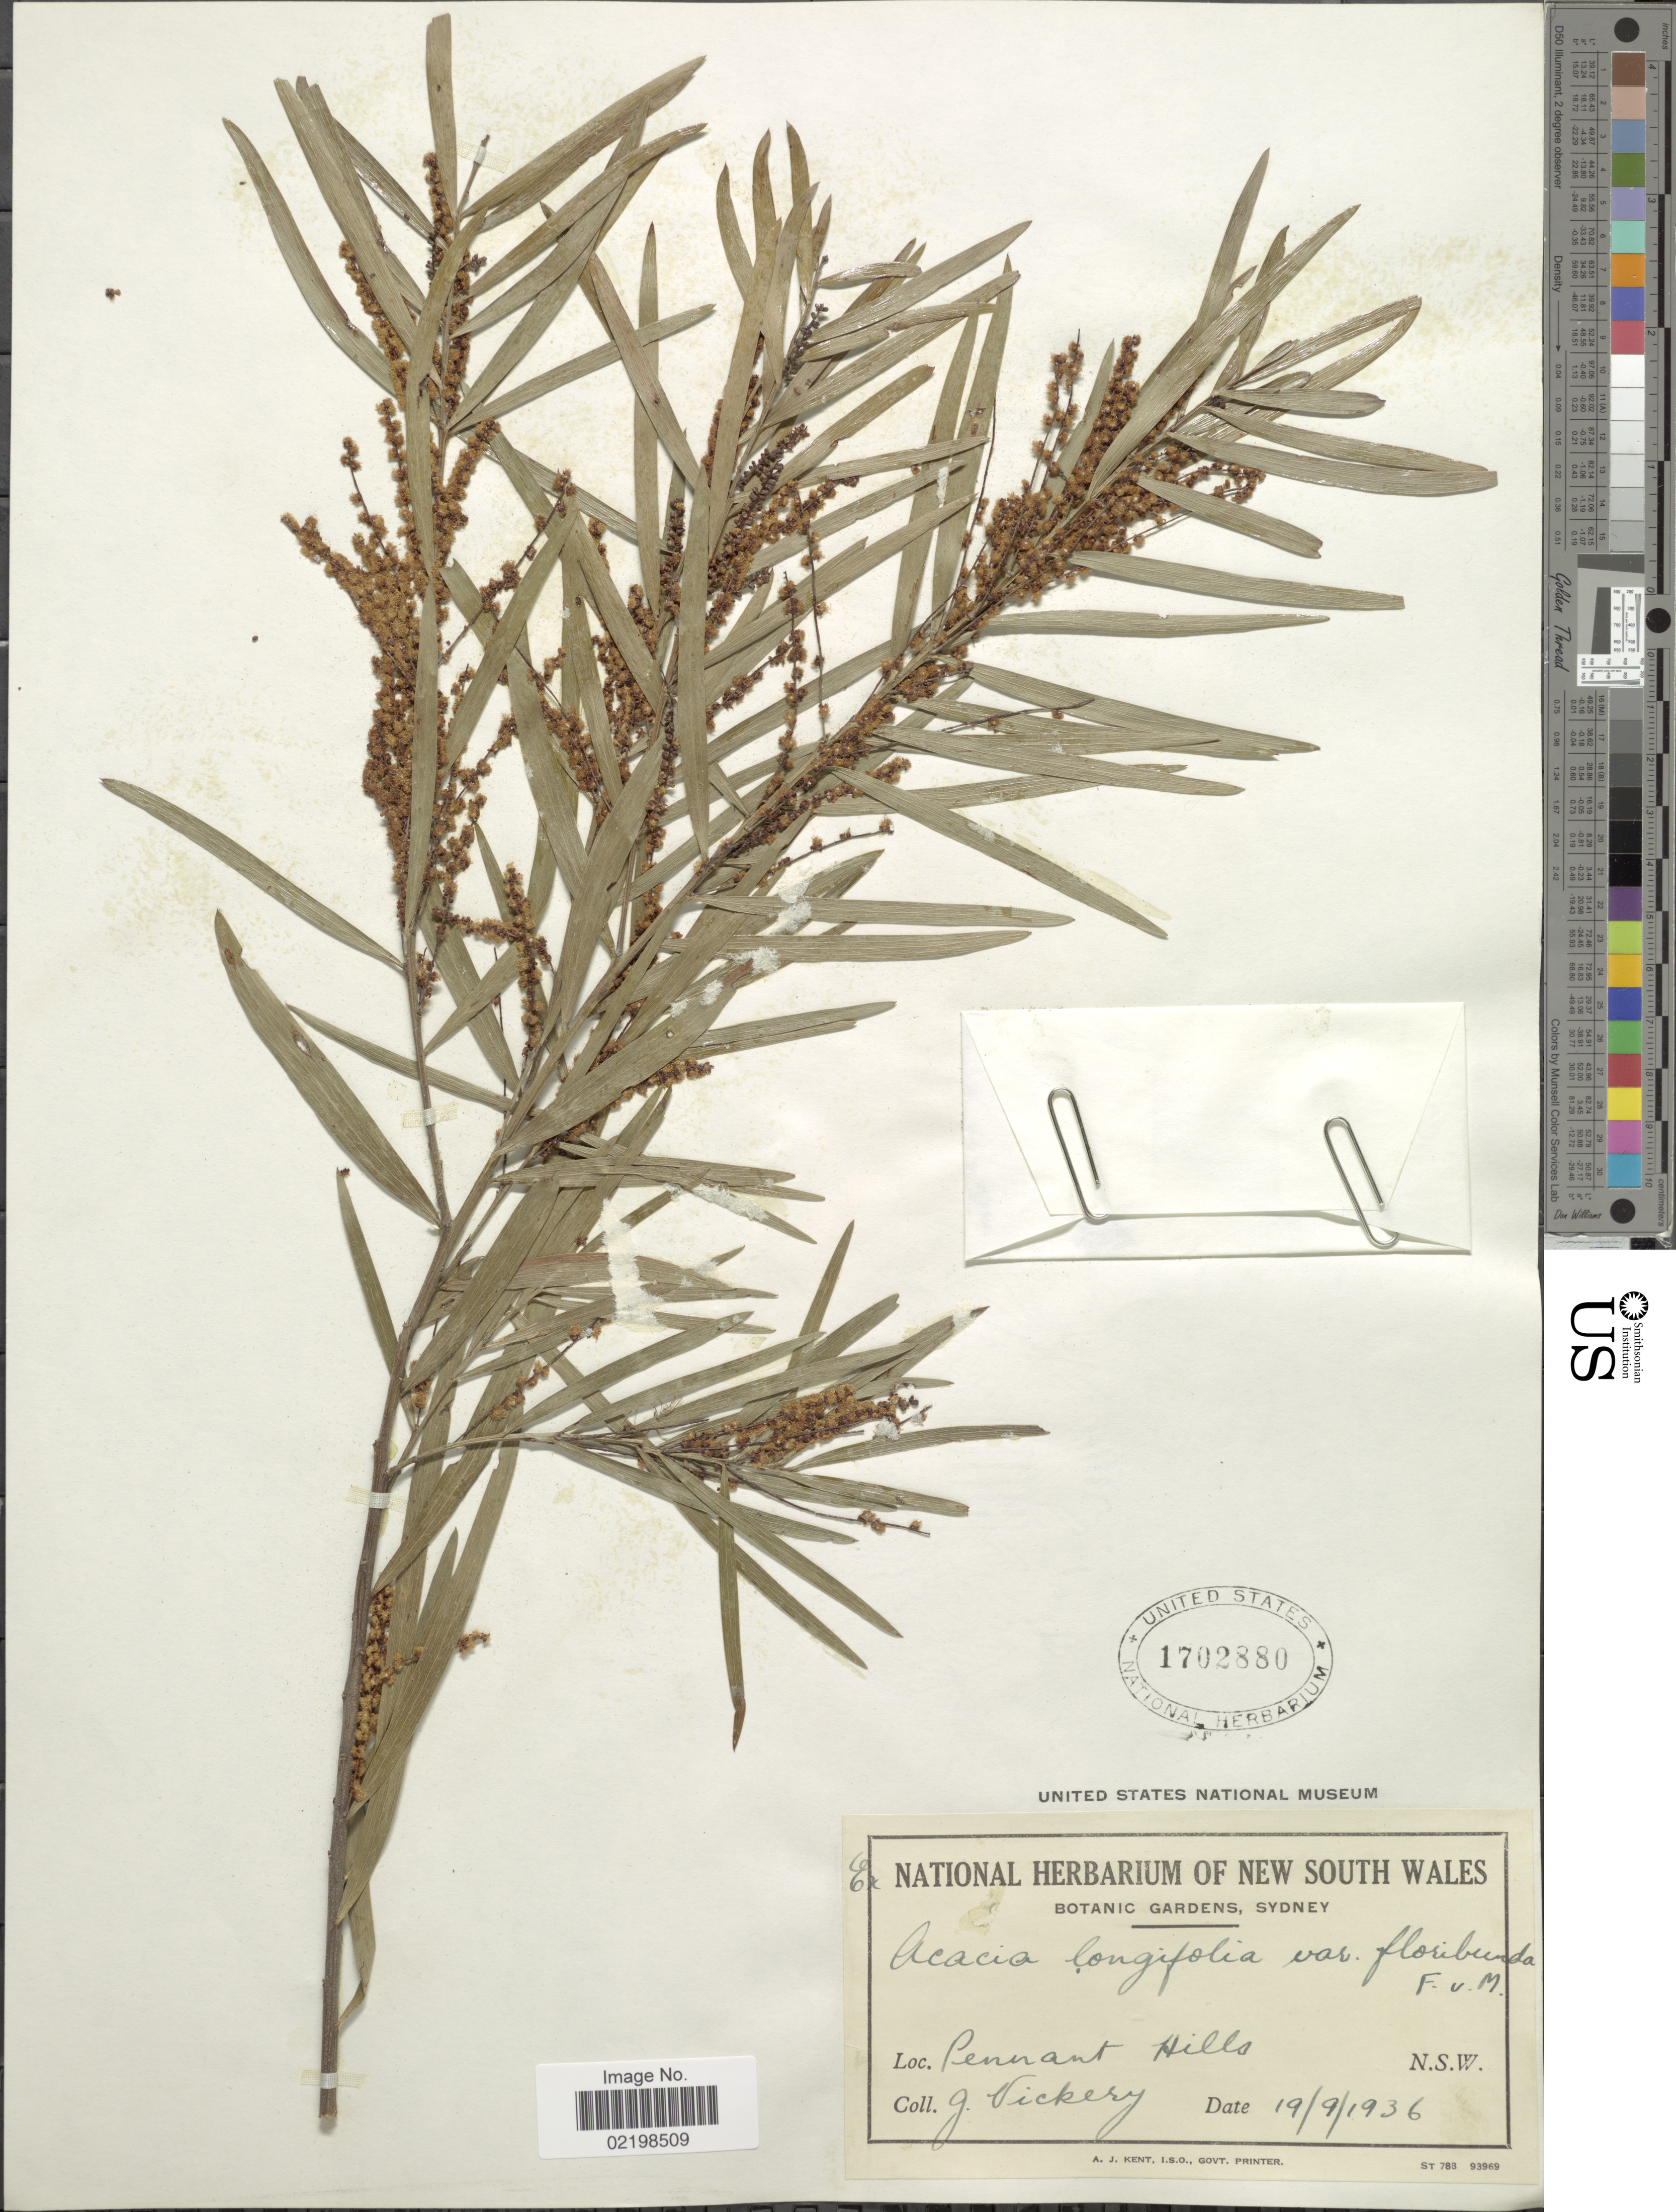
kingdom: Plantae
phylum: Tracheophyta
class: Magnoliopsida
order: Fabales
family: Fabaceae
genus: Acacia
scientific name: Acacia floribunda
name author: Willd.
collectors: J. Vickery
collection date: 1936-09-19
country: Australia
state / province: New South Wales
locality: Pennant Hills. N.S.W.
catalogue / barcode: US 1702880